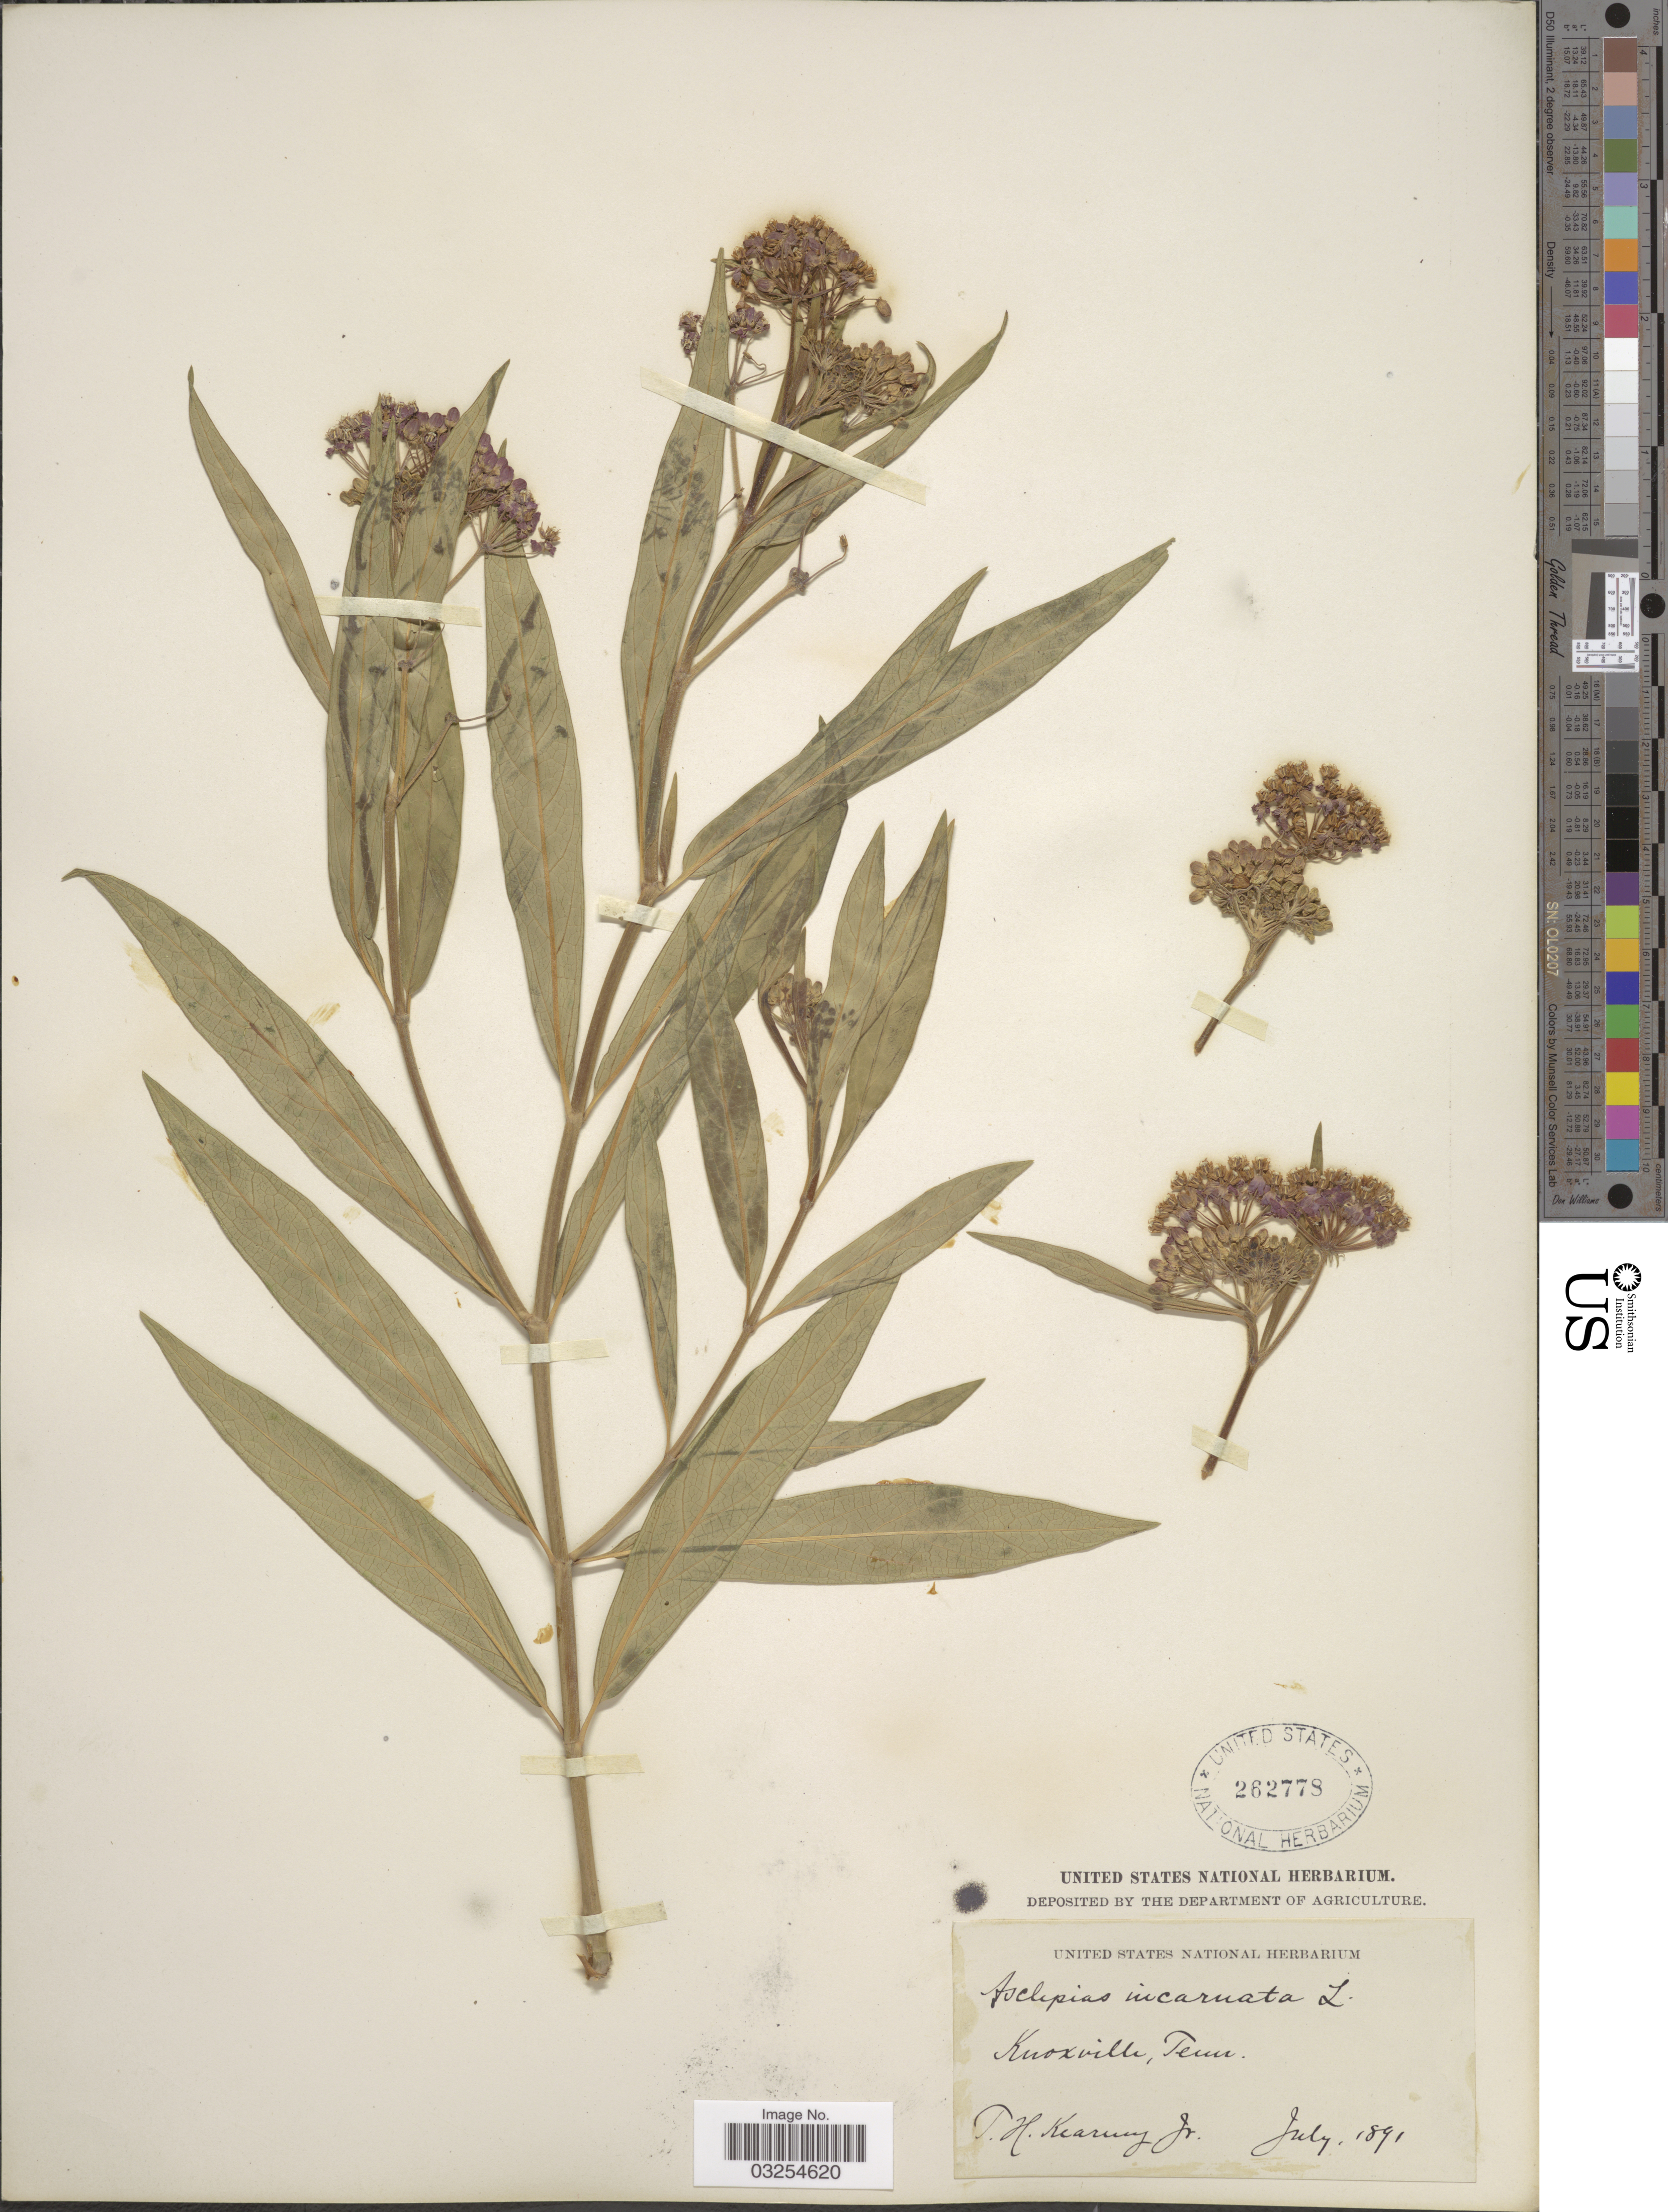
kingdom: Plantae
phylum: Tracheophyta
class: Magnoliopsida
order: Gentianales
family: Apocynaceae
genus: Asclepias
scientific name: Asclepias incarnata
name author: L.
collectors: T. H. Kearney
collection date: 1891-07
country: United States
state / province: Tennessee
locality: Knoxville.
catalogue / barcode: US 262778